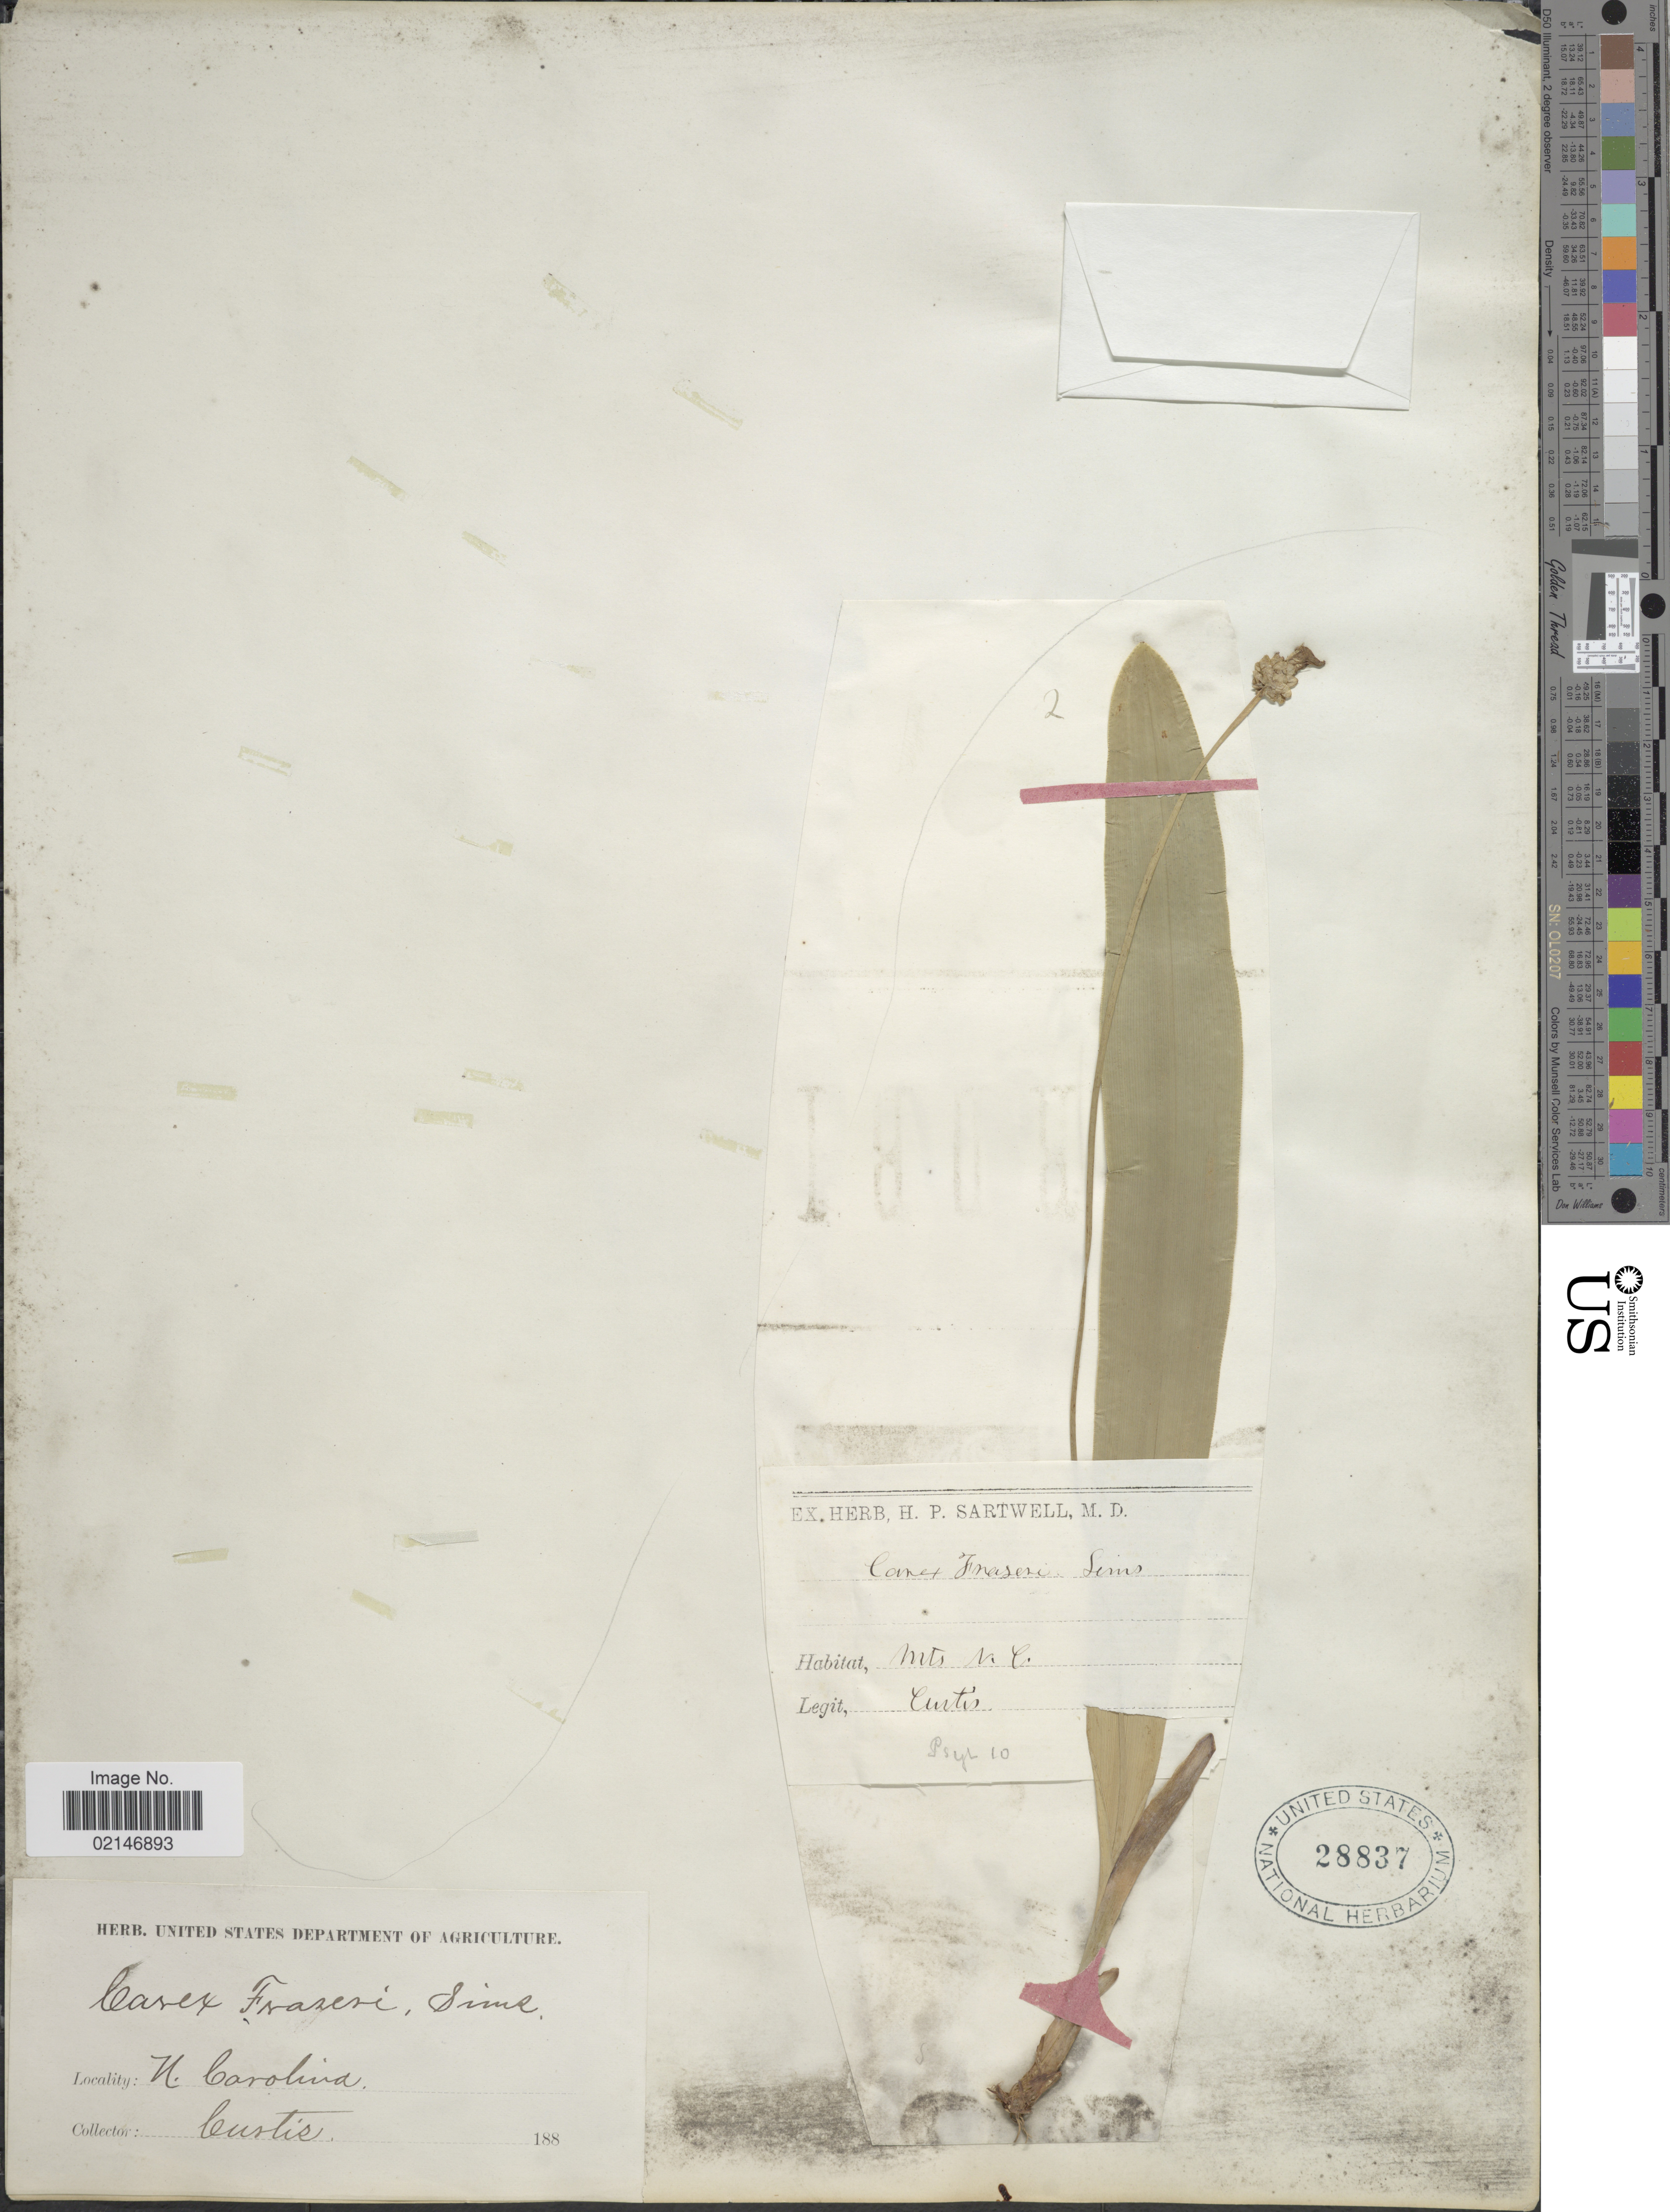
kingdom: Plantae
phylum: Tracheophyta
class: Liliopsida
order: Poales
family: Cyperaceae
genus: Carex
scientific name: Carex fraseriana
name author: Ker Gawl.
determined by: Strong, Mark T., (BOT), Smithsonian Institution - National Museum of Natural History (UNITED STATES)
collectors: -. Curtis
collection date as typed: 188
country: United States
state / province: North Carolina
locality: Mountains of North Carolina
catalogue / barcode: US 28837